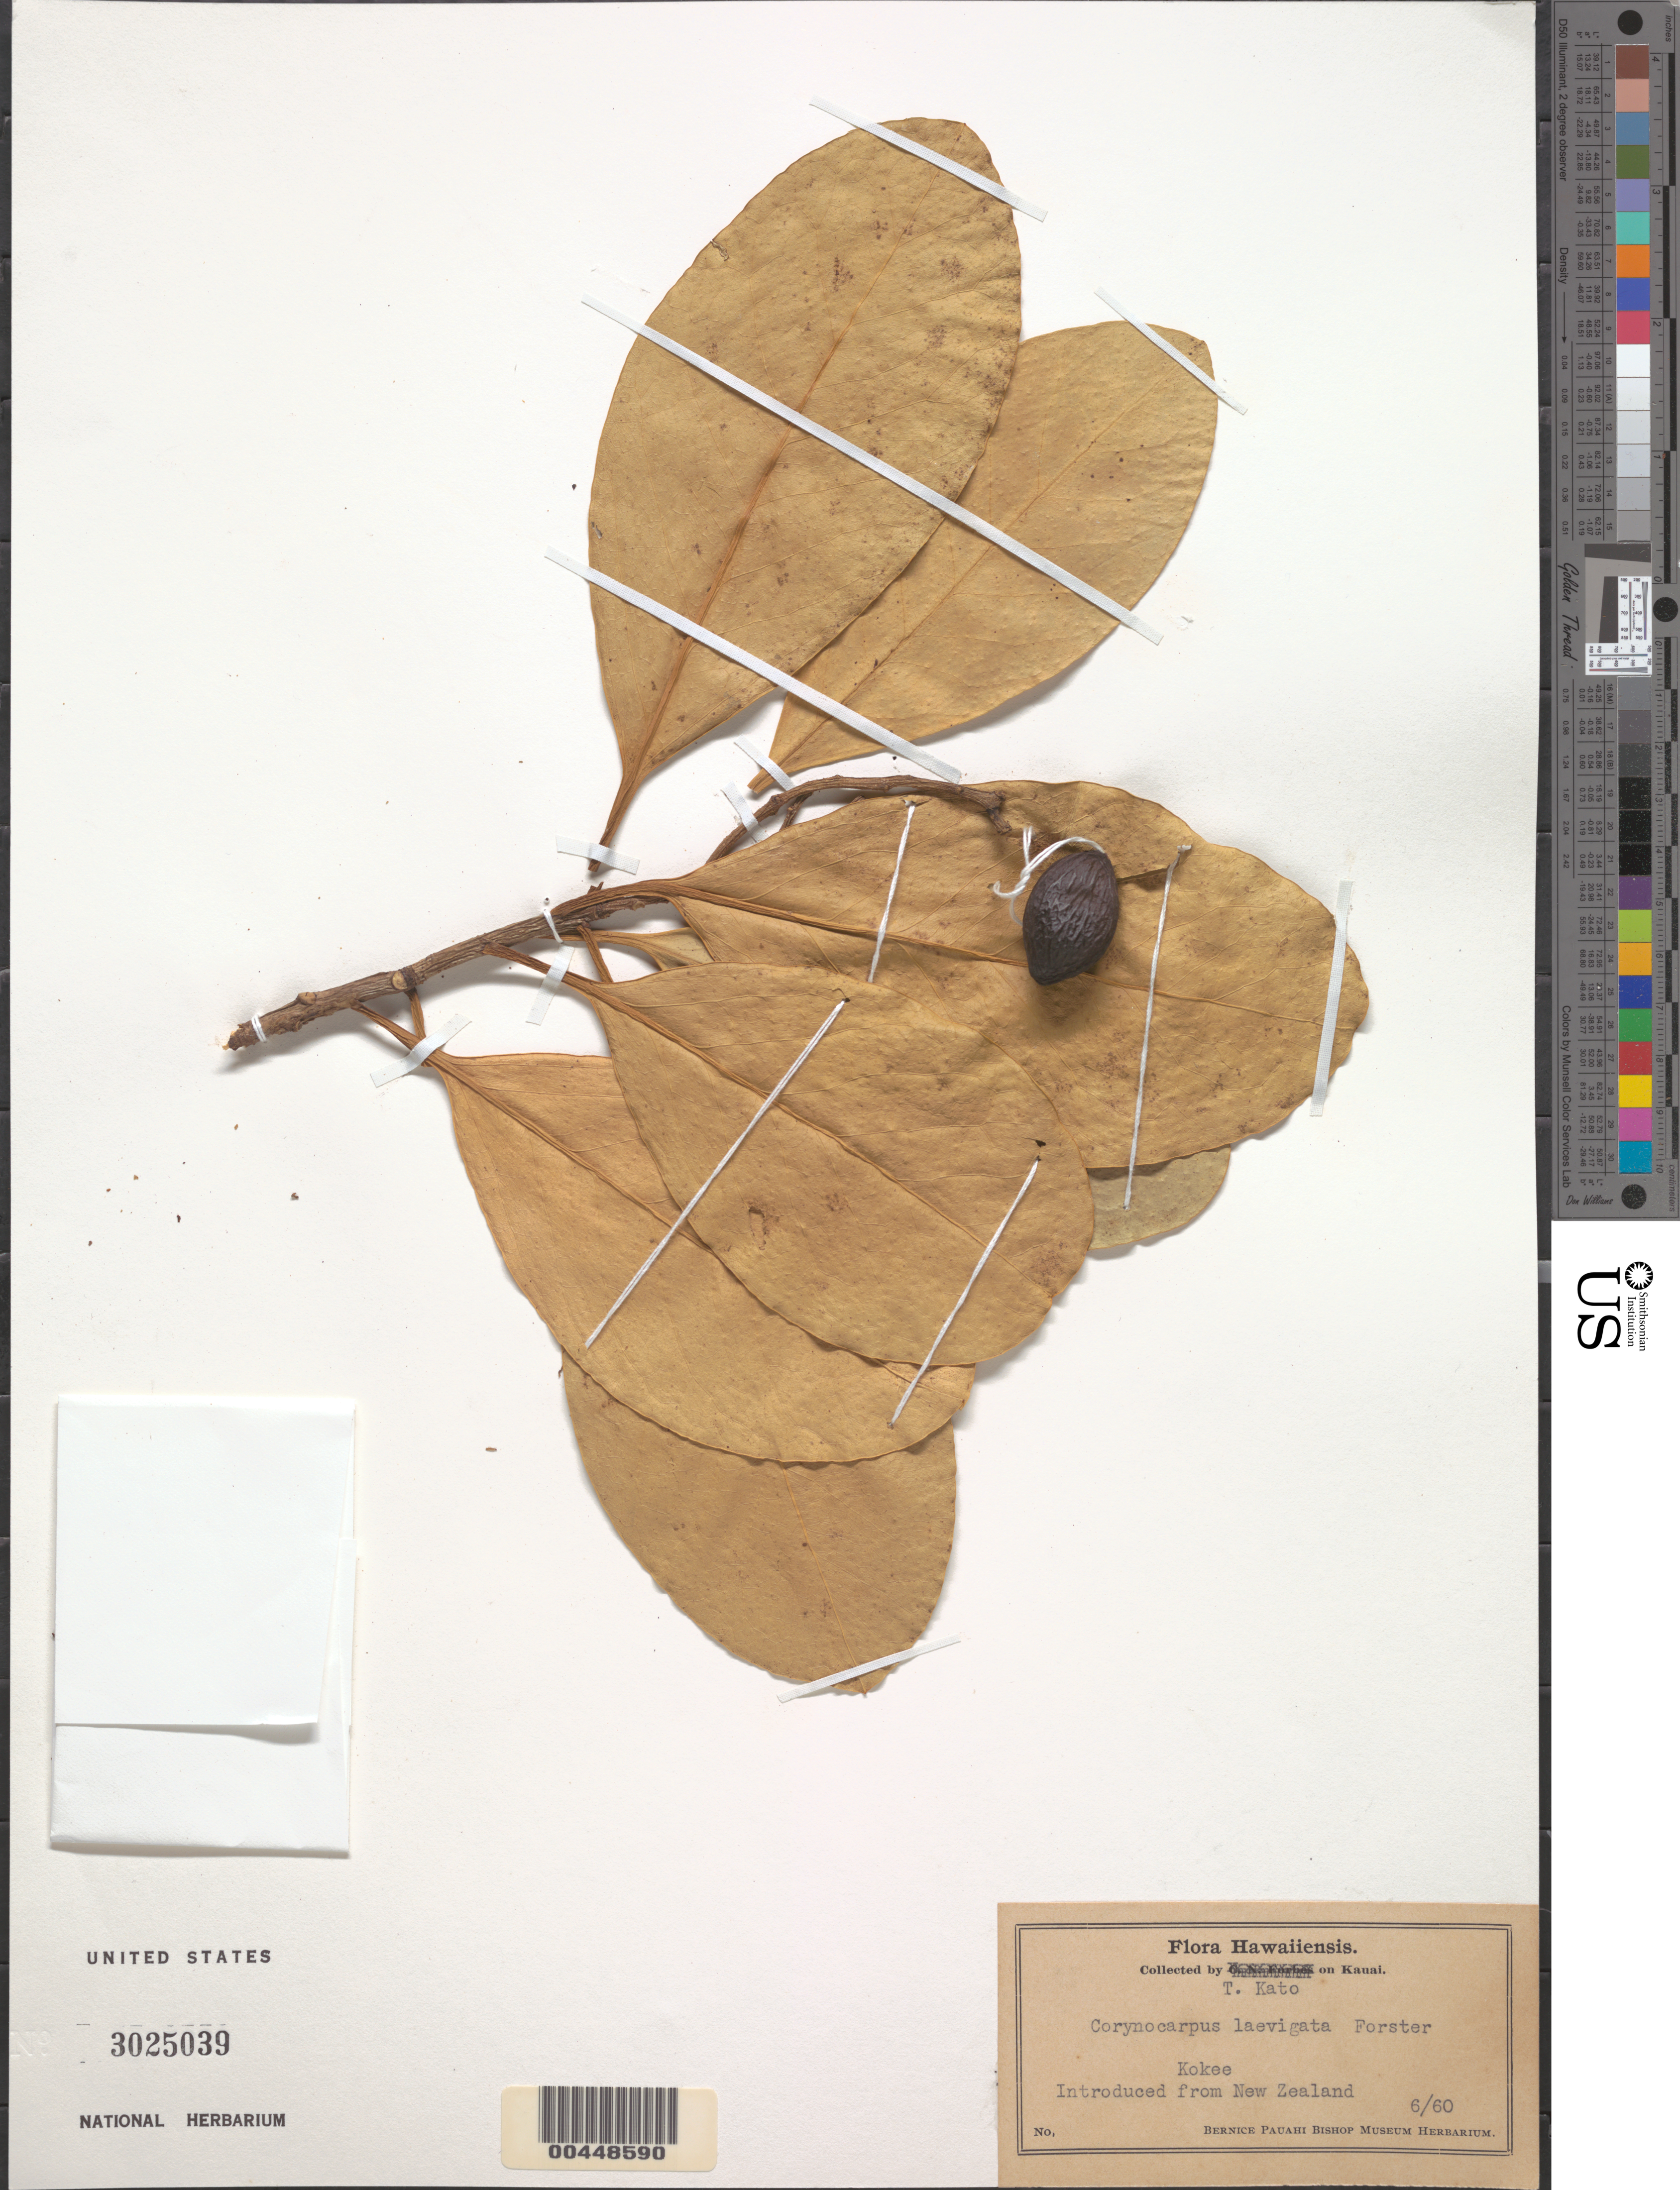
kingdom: Plantae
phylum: Tracheophyta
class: Magnoliopsida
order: Cucurbitales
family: Corynocarpaceae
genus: Corynocarpus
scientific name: Corynocarpus laevigatus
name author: J.R. Forst. & G. Forst.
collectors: T. Kato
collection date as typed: Jun 1960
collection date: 1960-06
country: United States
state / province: Hawaii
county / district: Kauai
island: Kaua'i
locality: Kokee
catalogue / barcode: US 3025039